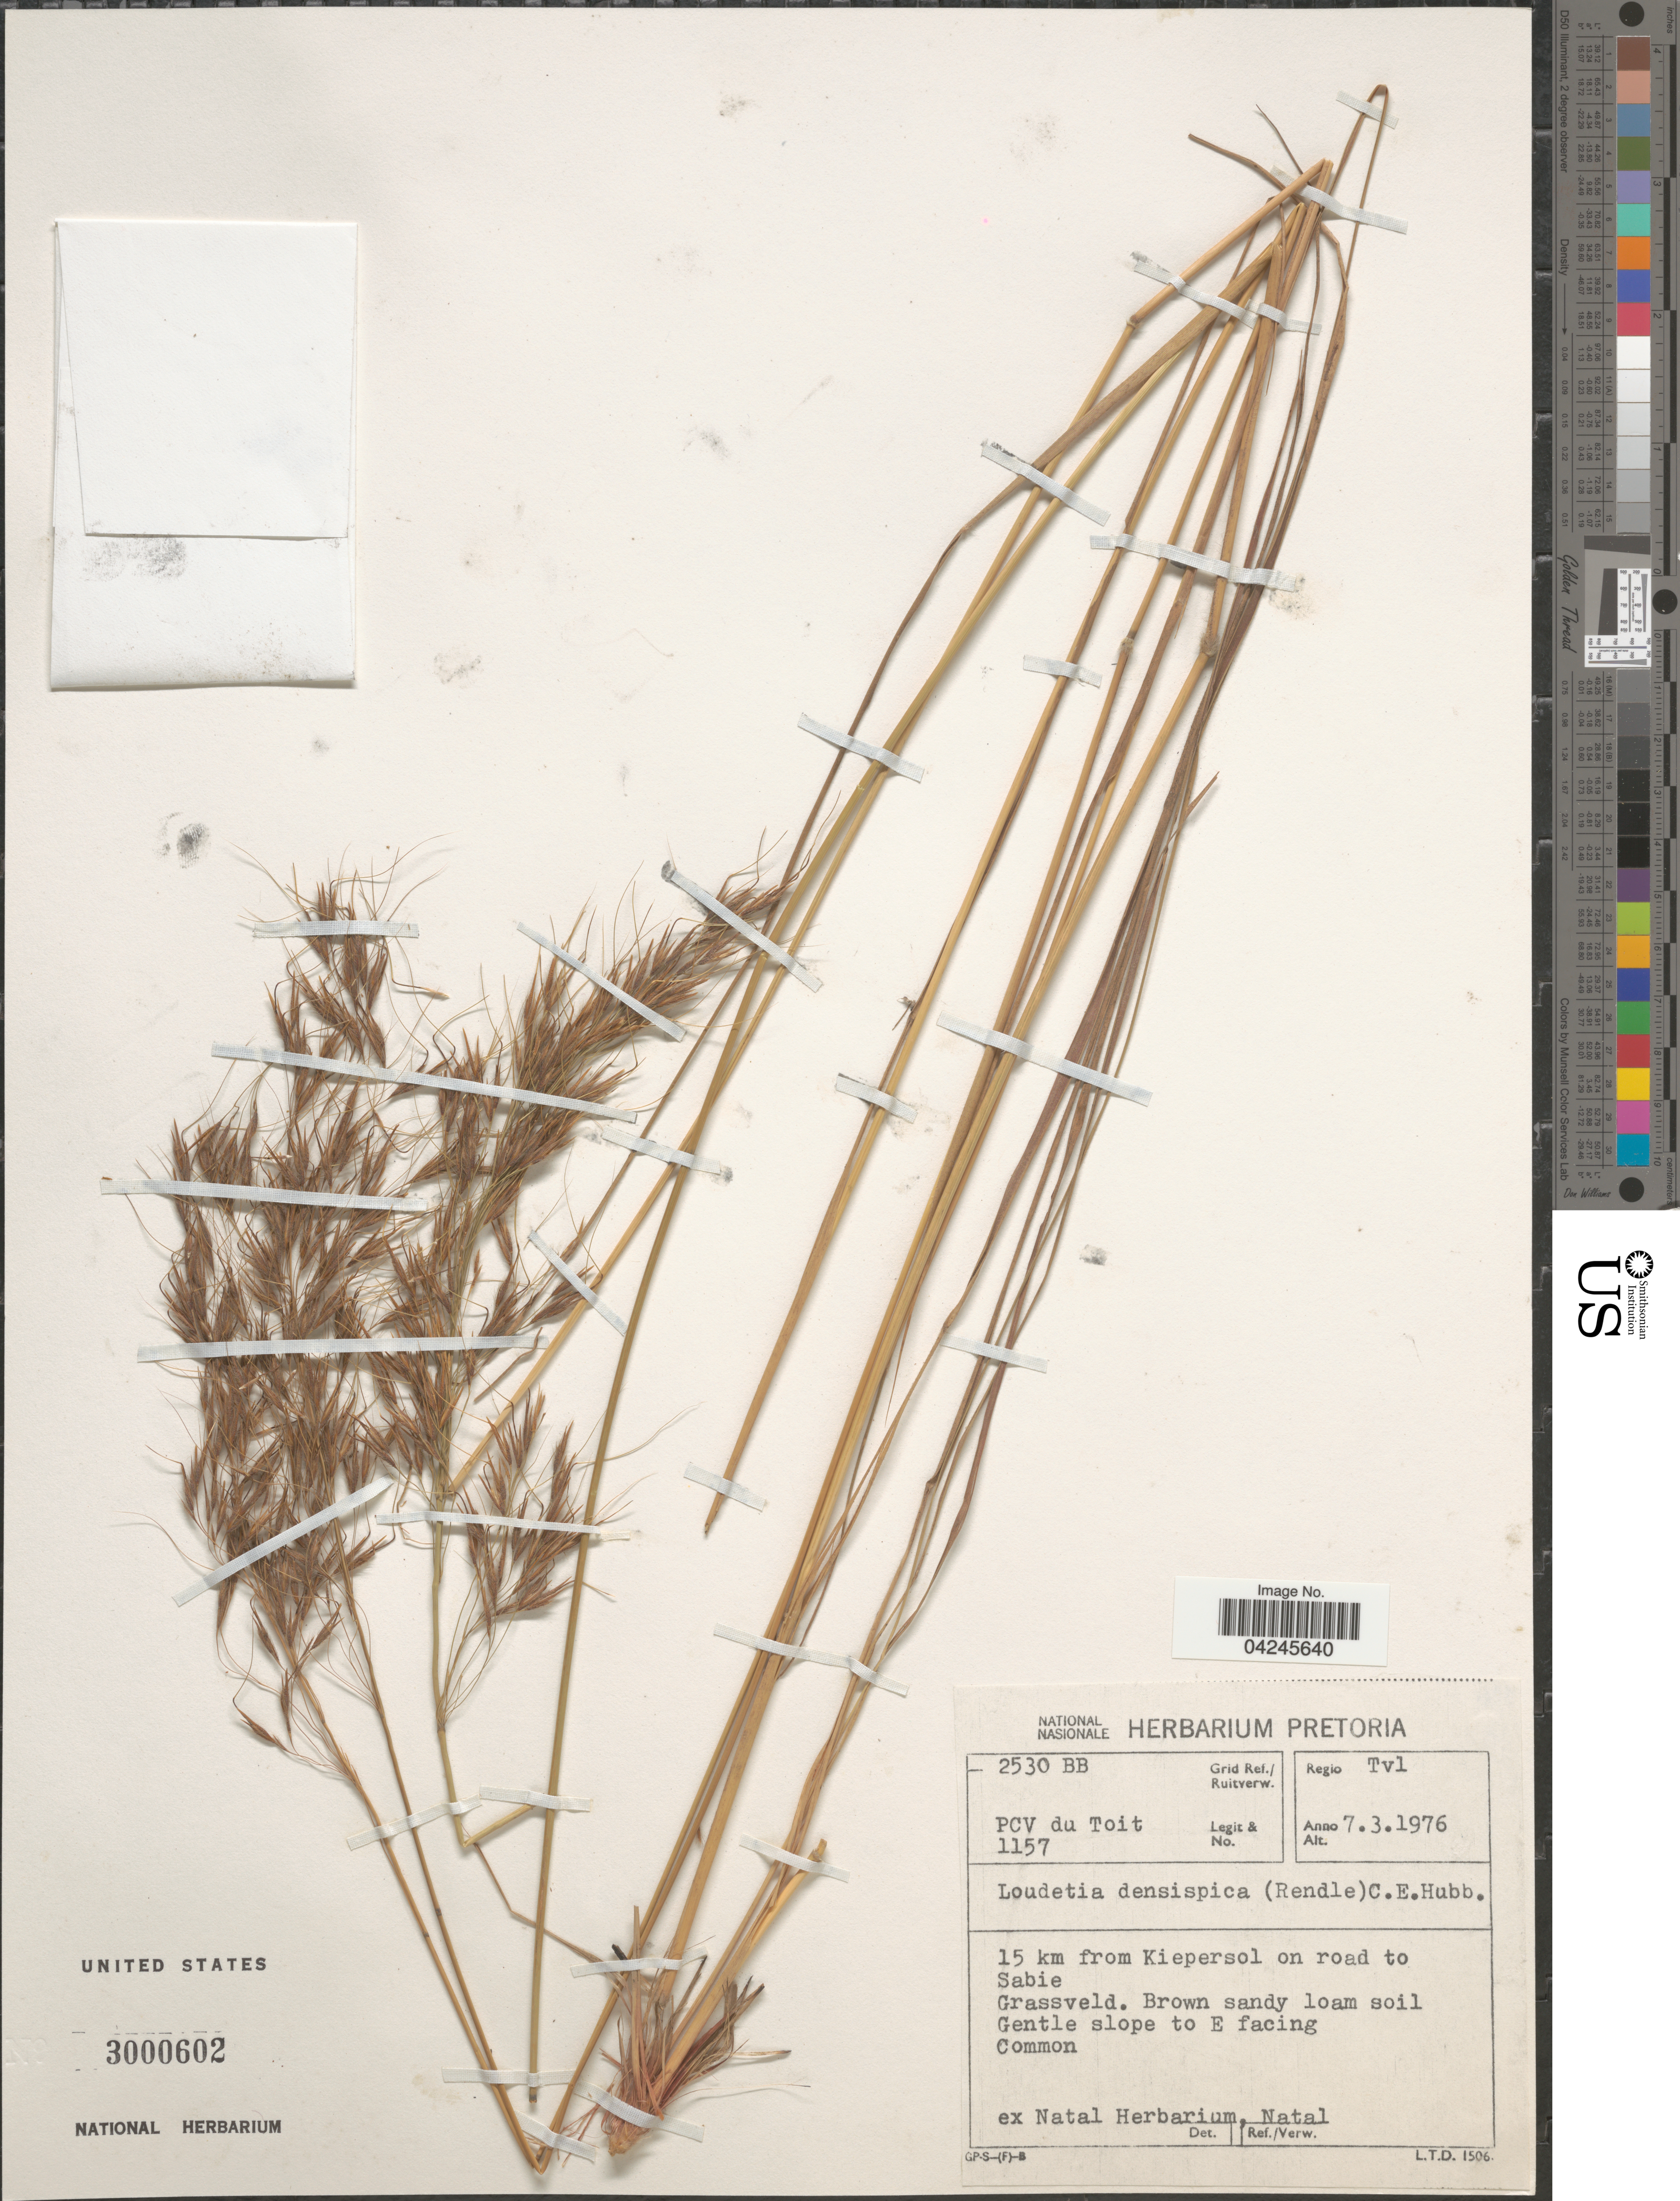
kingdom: Plantae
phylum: Tracheophyta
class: Liliopsida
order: Poales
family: Poaceae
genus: Loudetia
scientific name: Loudetia densispica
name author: (Rendle) C. E. Hubb.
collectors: P. Du Toit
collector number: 1157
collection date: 1976-03-07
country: South Africa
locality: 2530 BB Grid Ref./ Ruitverw. Regio Tvl. 15 km from Kiepersol on road to Sabie.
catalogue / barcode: US 3000602